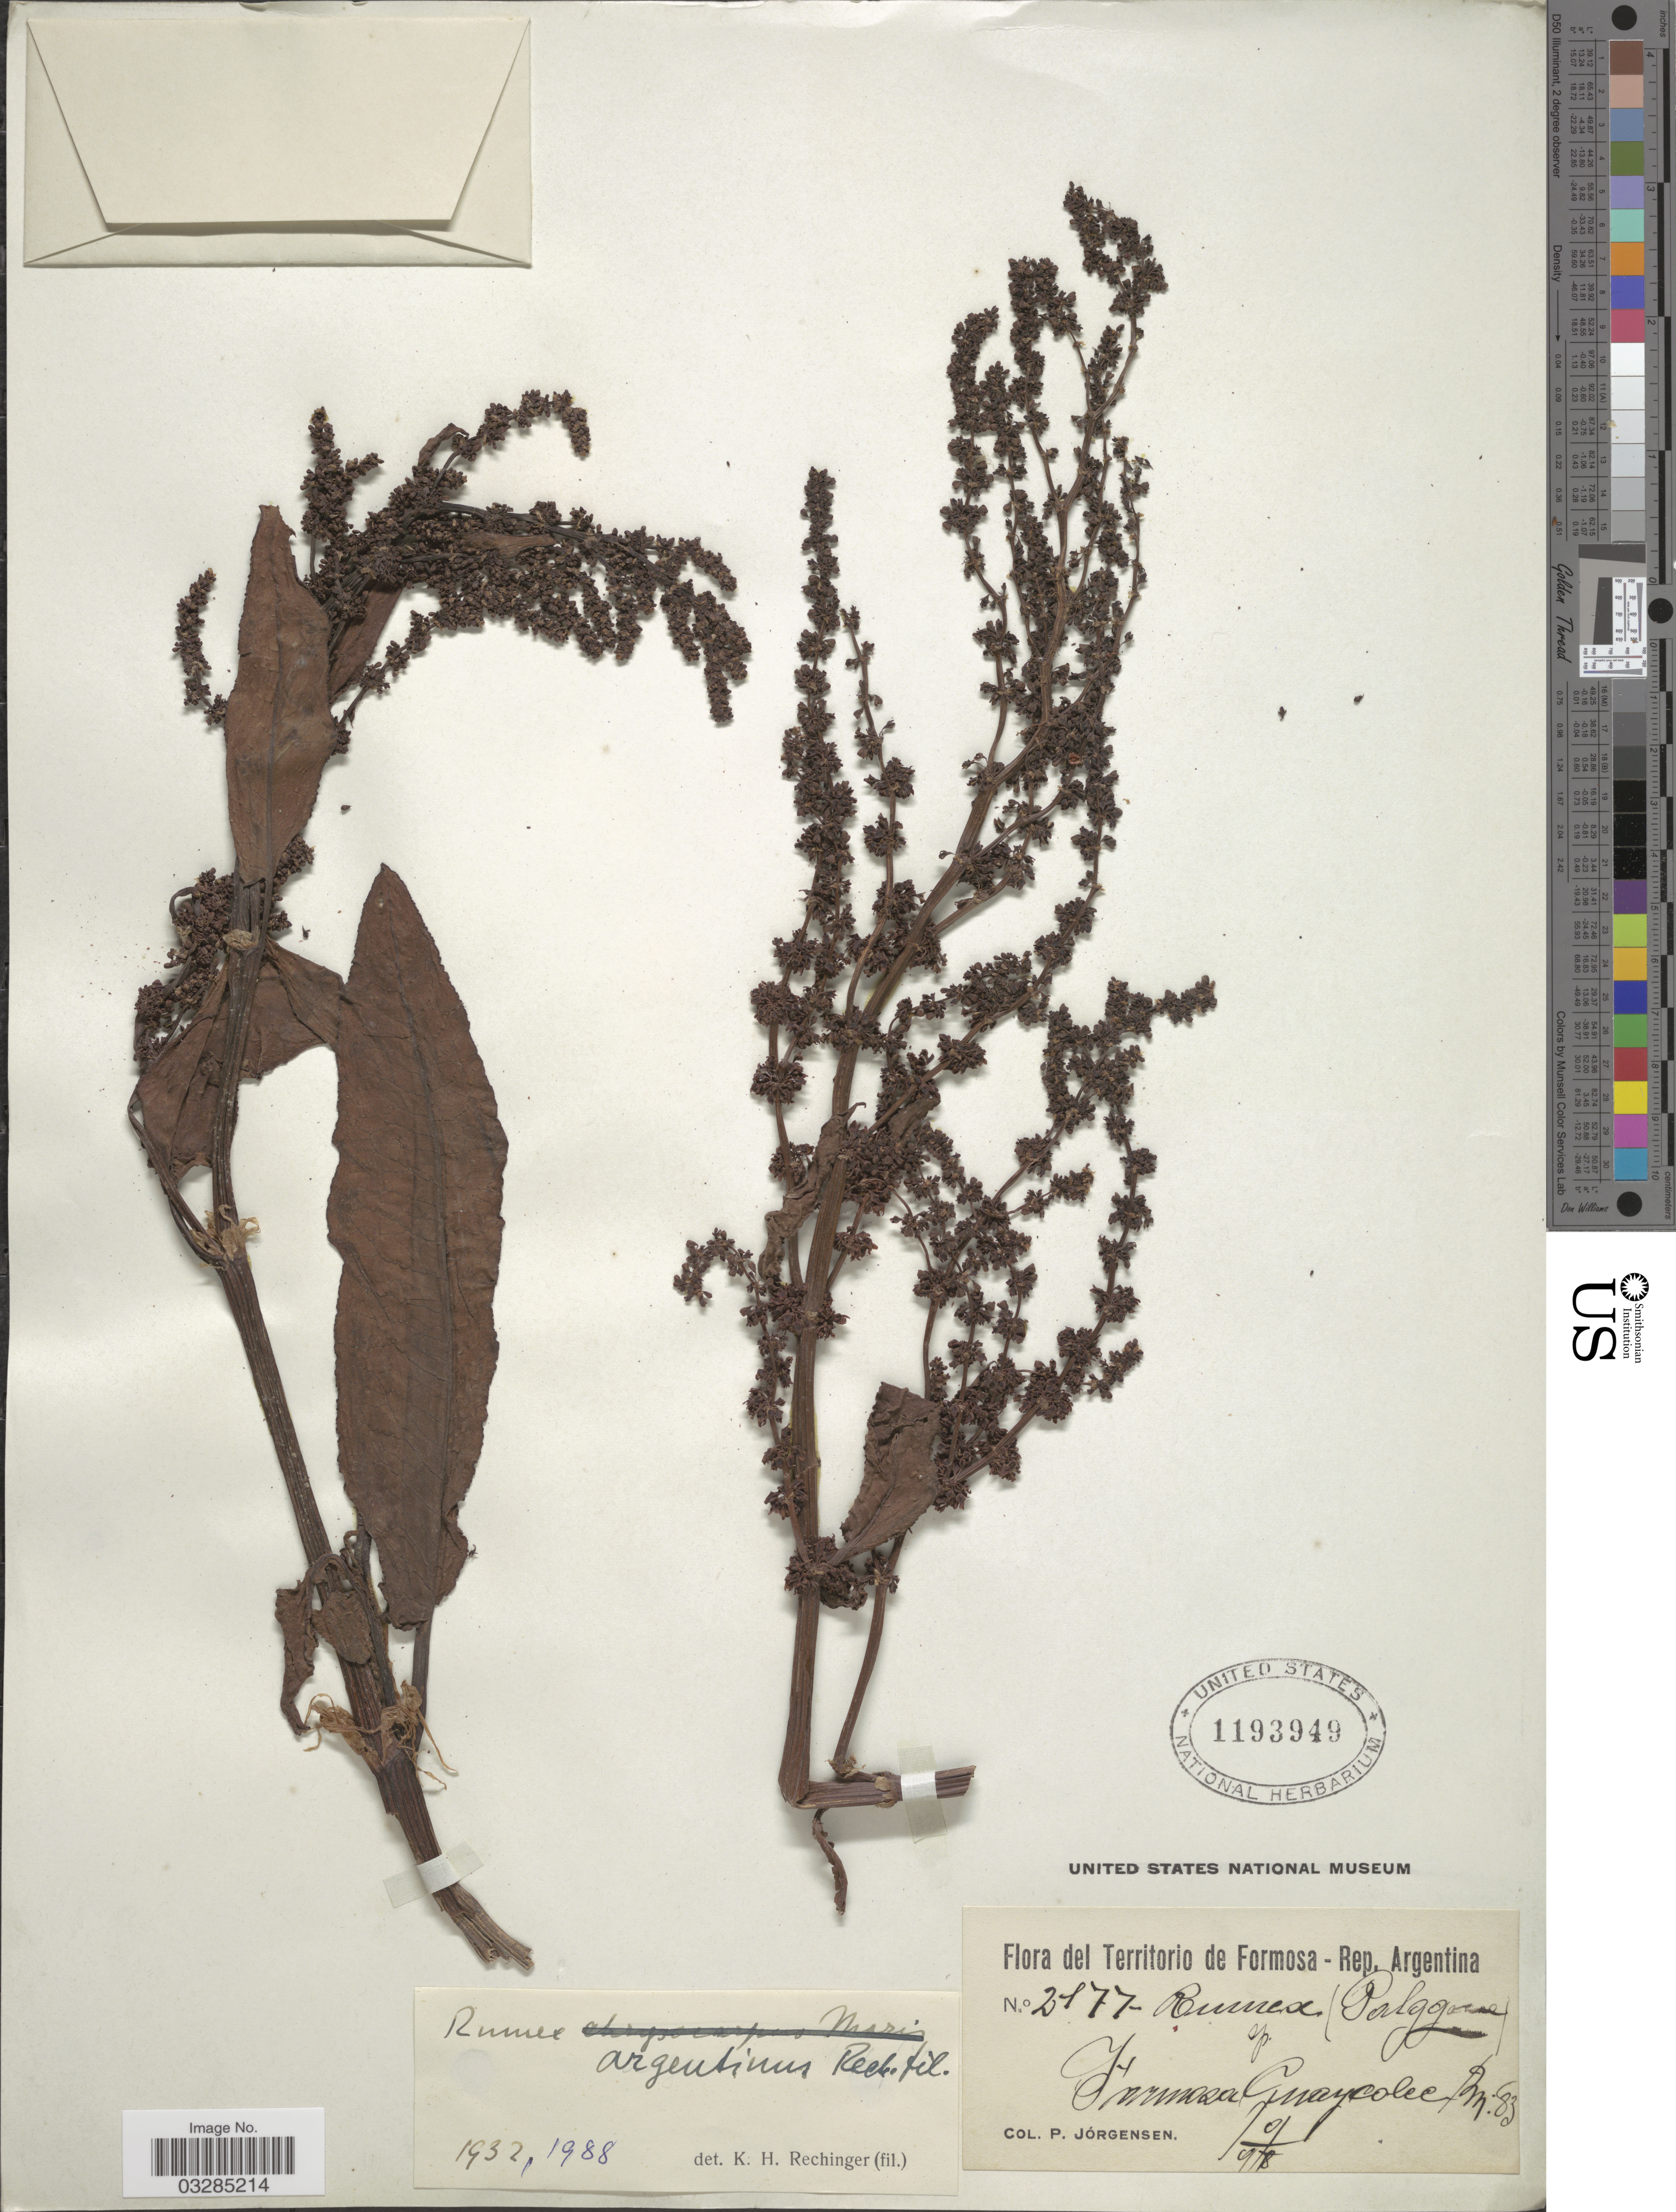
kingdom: Plantae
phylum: Tracheophyta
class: Magnoliopsida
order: Caryophyllales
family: Polygonaceae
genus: Rumex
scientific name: Rumex argentinus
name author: Rech. f.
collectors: P. Jörgensen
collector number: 2177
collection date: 1978-09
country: Argentina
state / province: Formosa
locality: Guaycolec.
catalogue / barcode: US 1193949